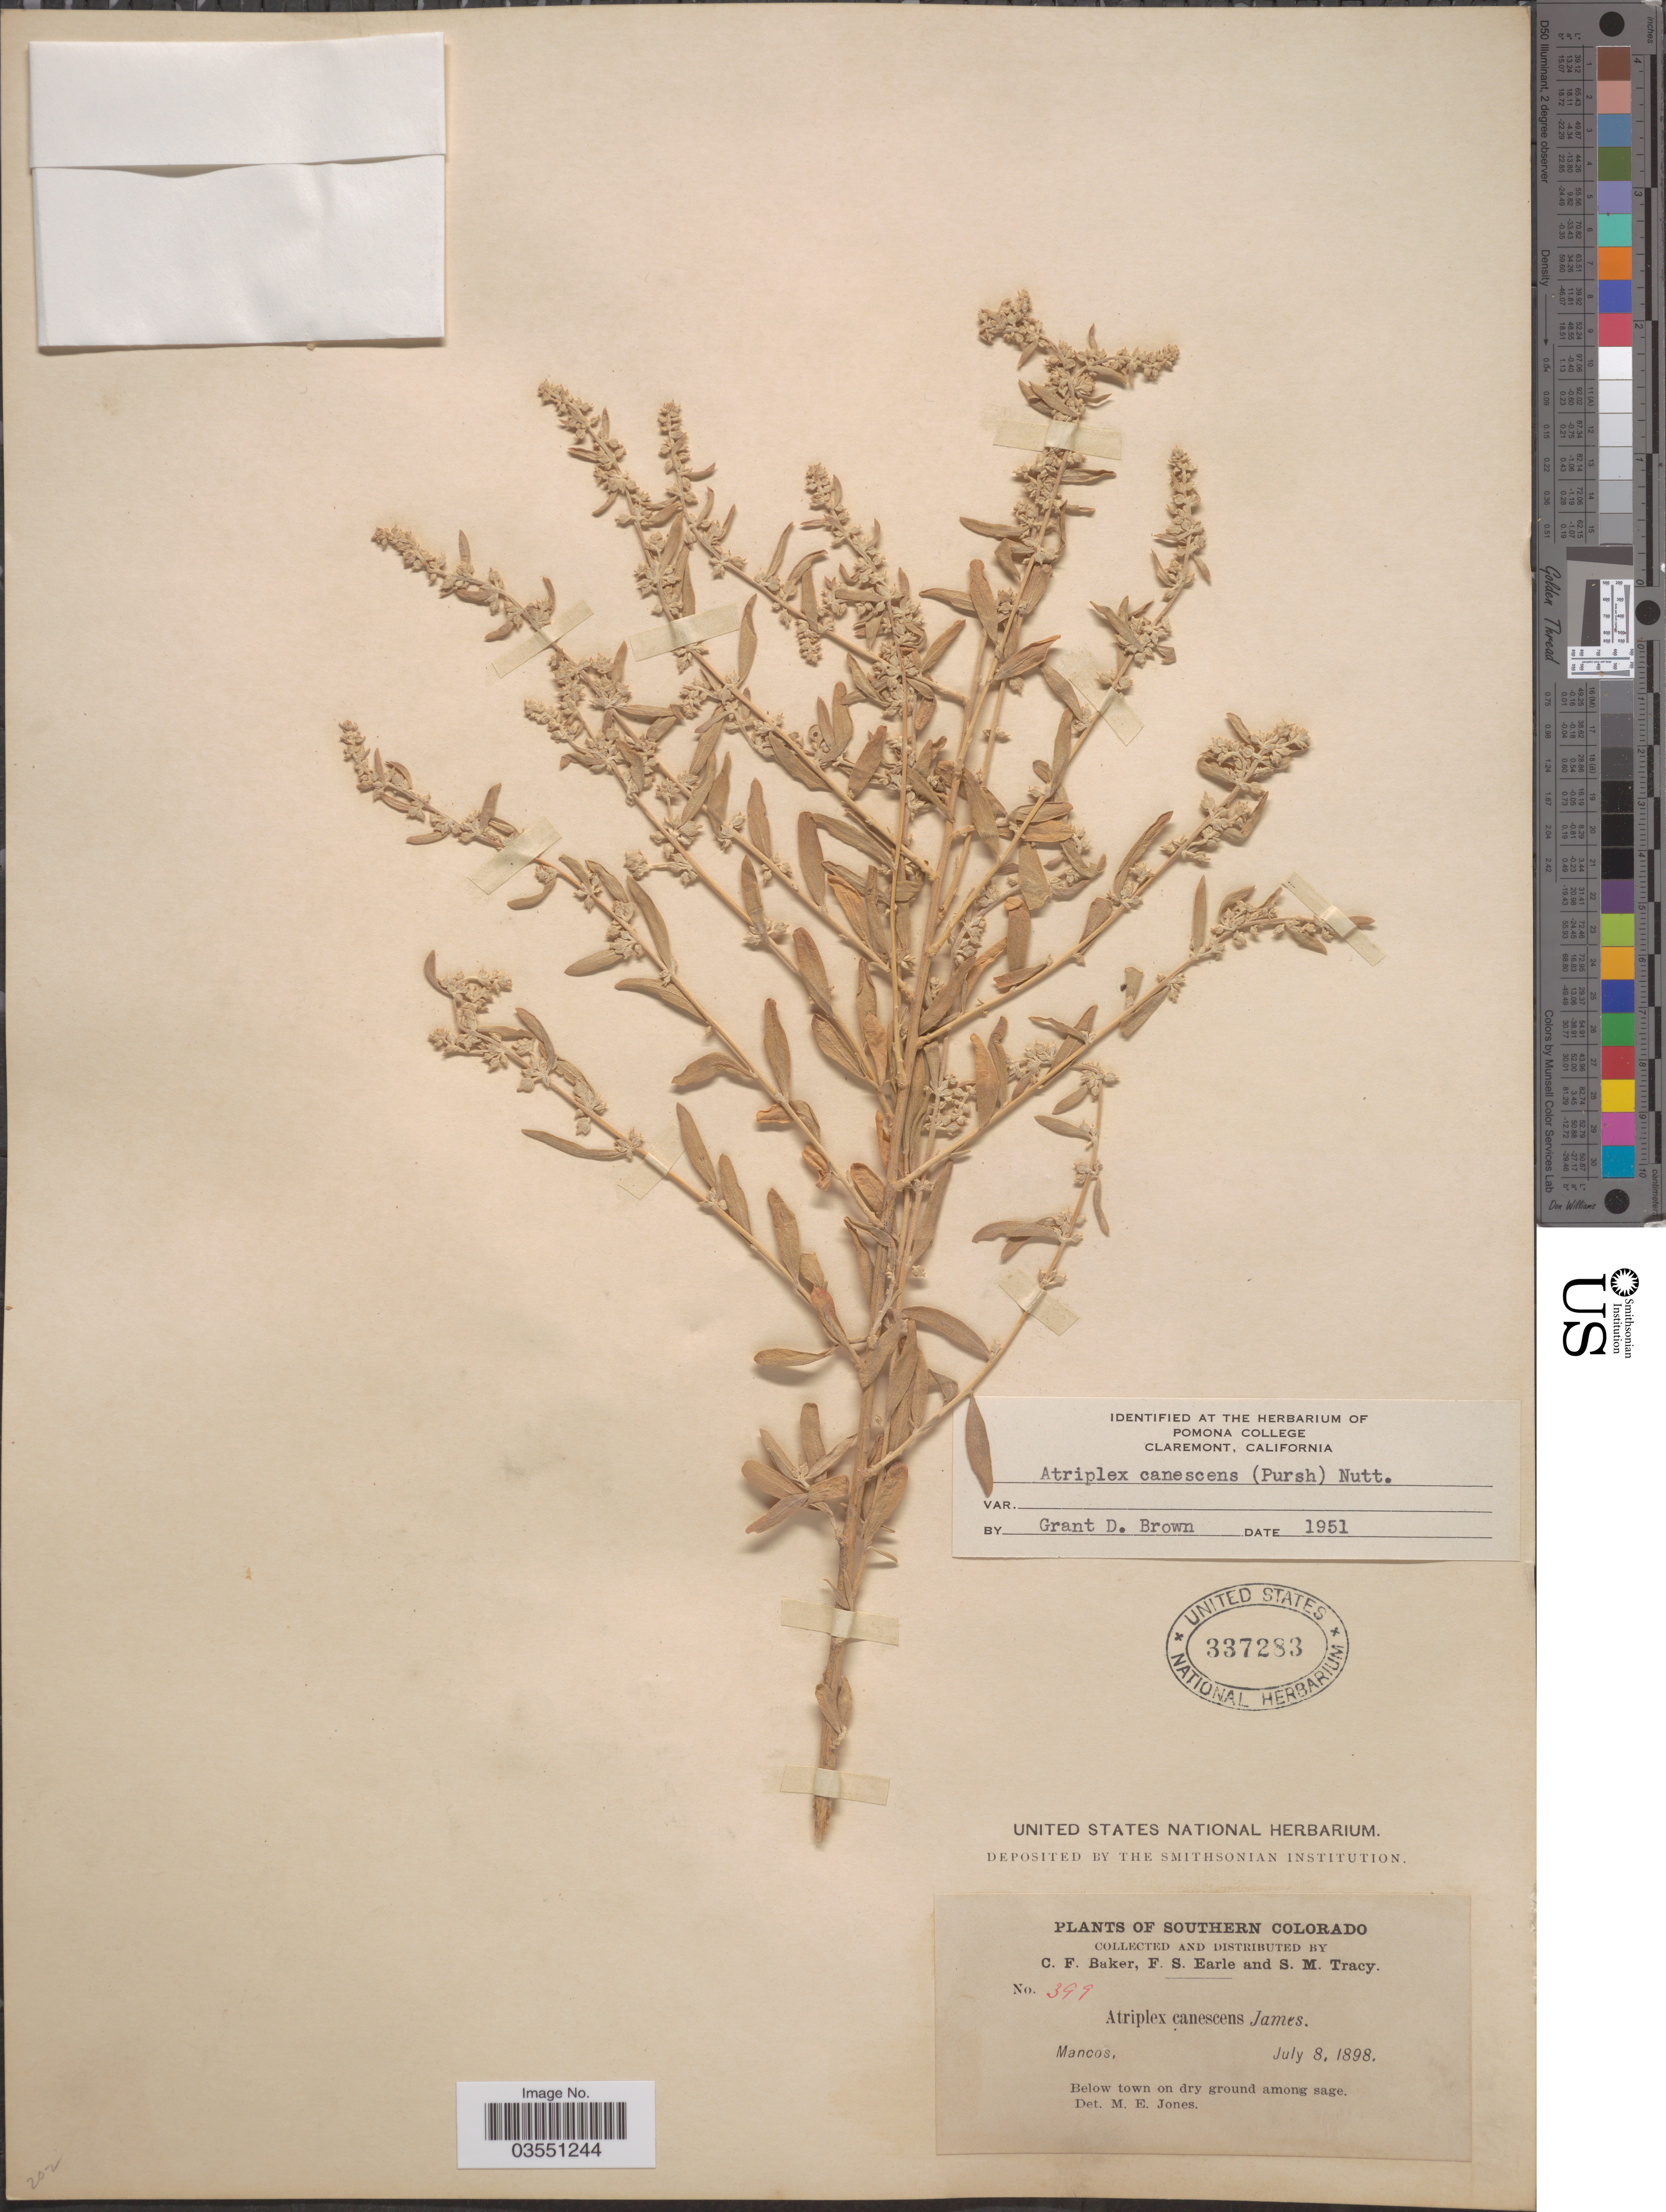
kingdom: Plantae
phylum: Tracheophyta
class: Magnoliopsida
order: Caryophyllales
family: Amaranthaceae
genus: Atriplex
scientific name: Atriplex canescens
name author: (Pursh) Nutt.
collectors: C. F. Baker, F. S. Earle & S. M. Tracy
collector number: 399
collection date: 1898-07-08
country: United States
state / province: Colorado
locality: Southern Colorado. Mancos.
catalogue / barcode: US 337283